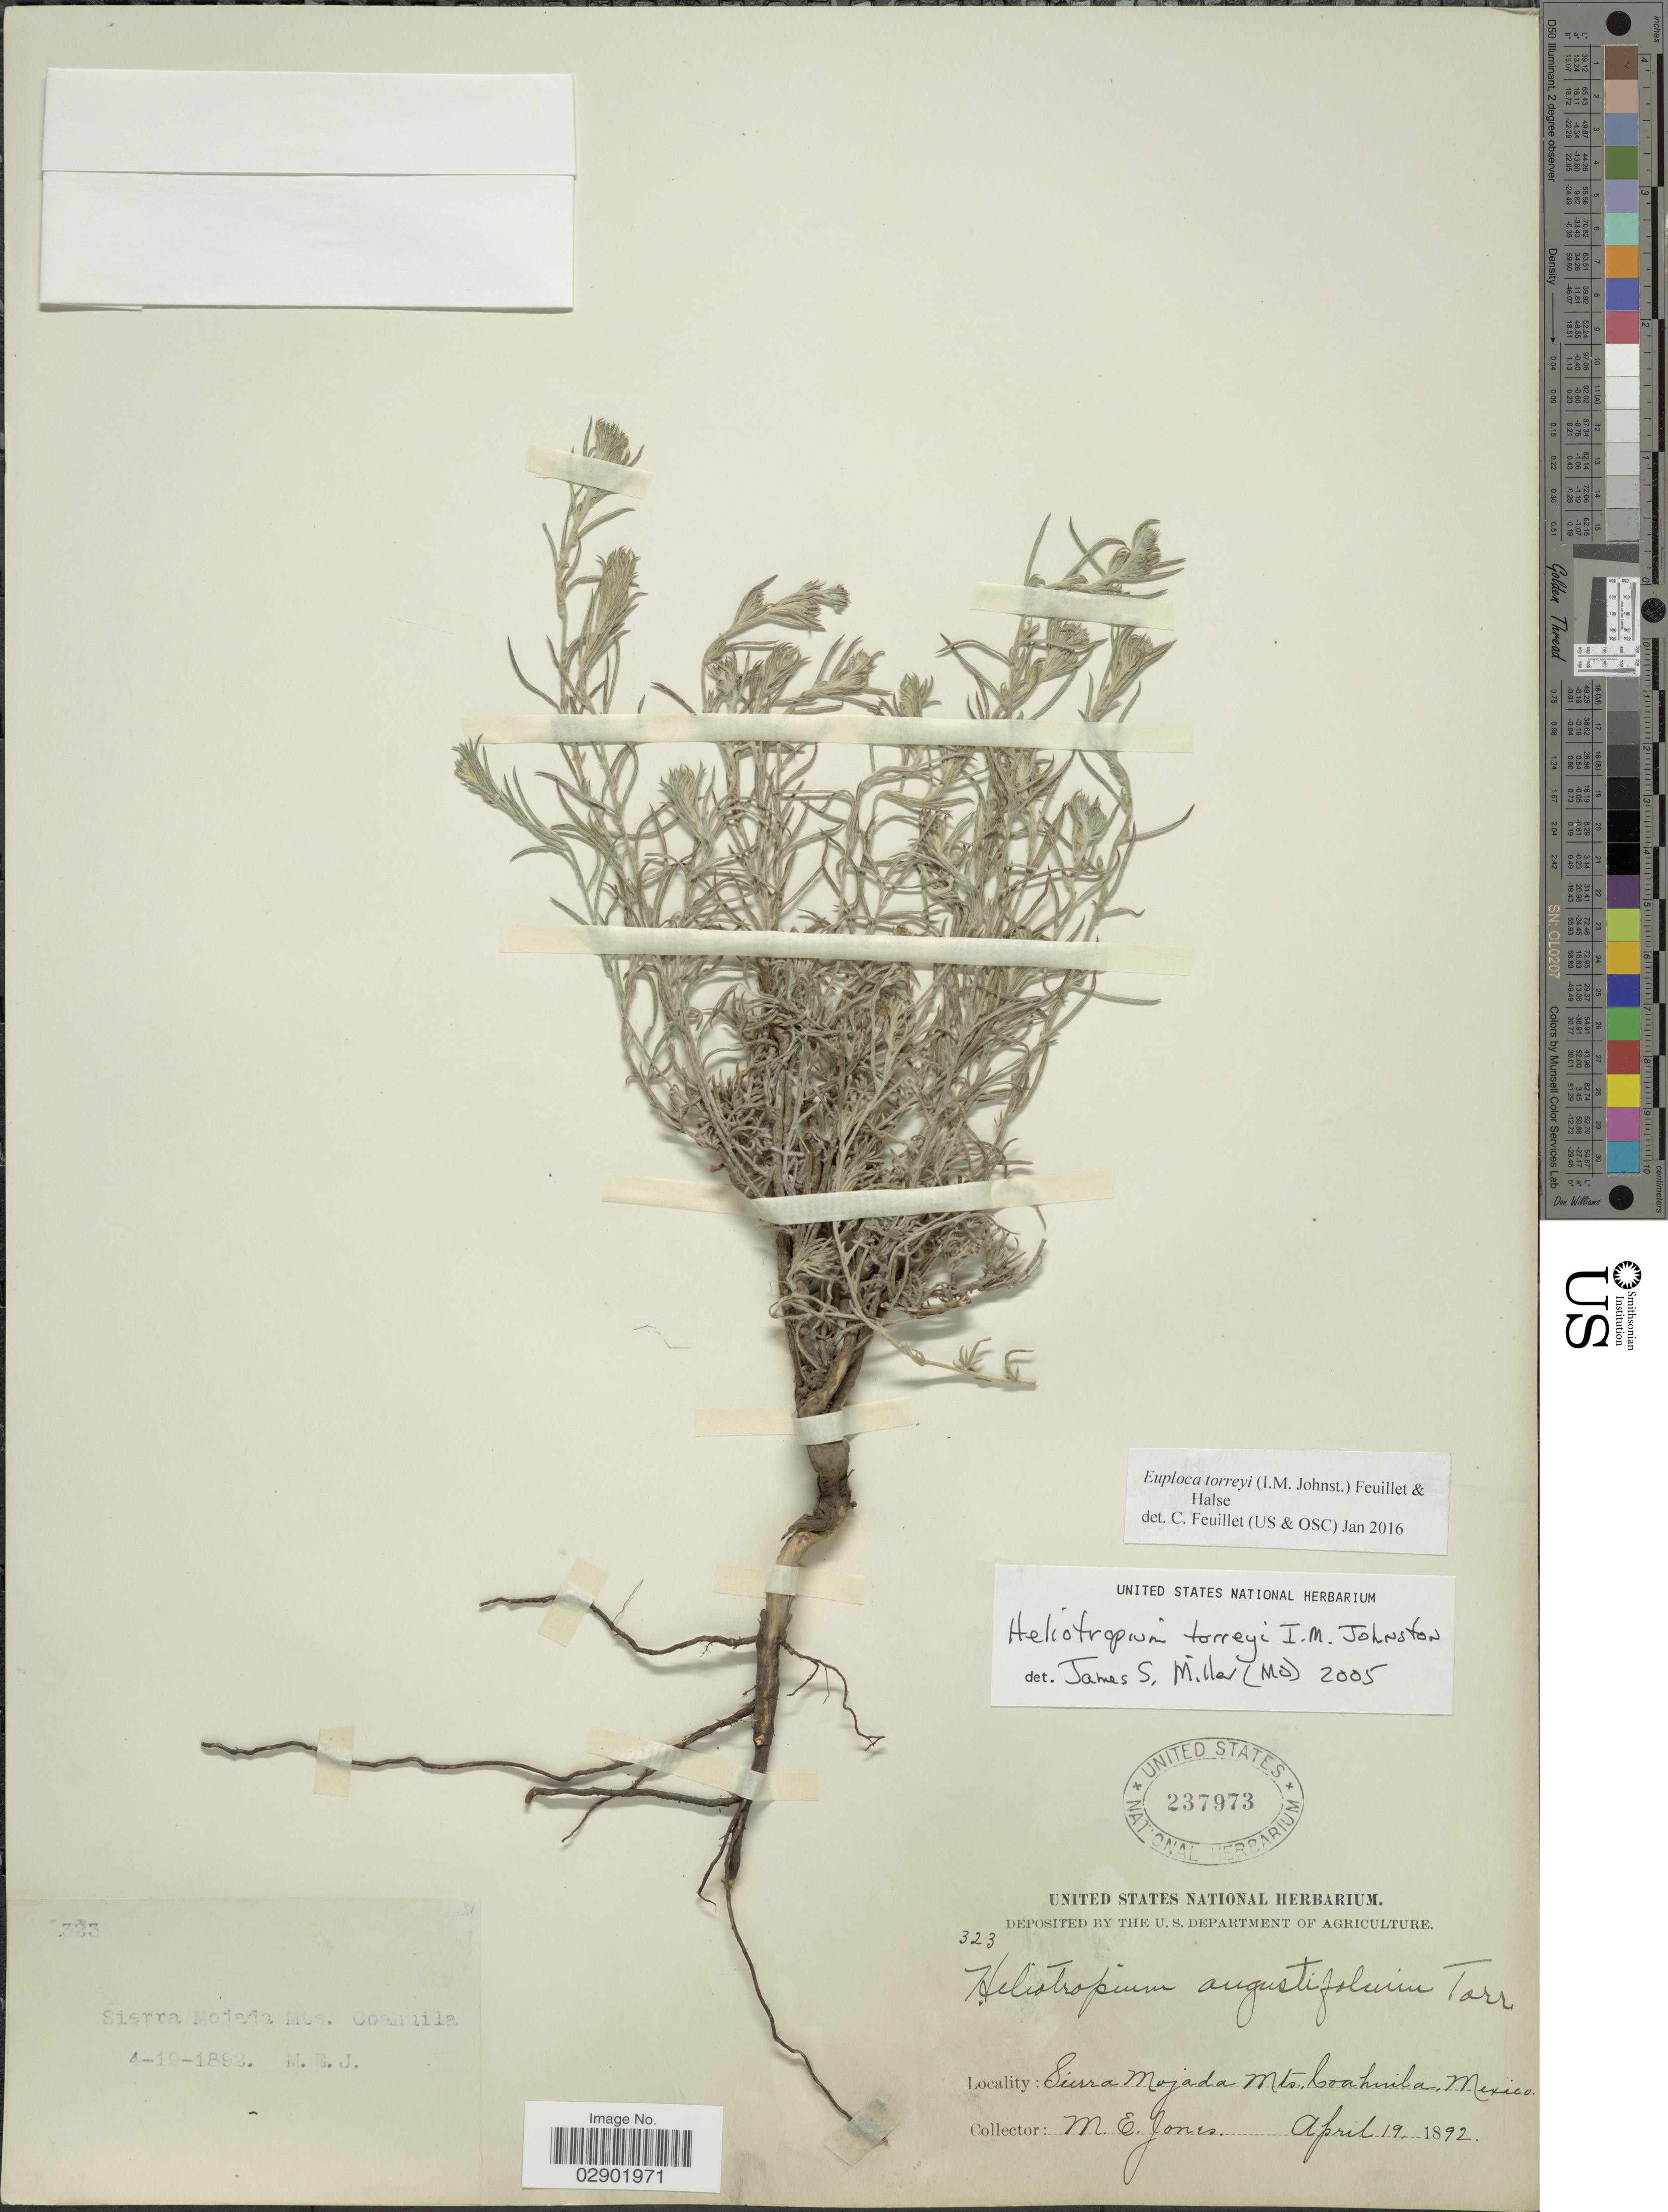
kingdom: Plantae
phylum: Tracheophyta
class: Magnoliopsida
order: Boraginales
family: Heliotropiaceae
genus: Euploca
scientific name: Euploca torreyi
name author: (I.M. Johnst.) Feuillet & Halse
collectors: M. E. Jones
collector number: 323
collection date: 1892-04-19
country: Mexico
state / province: Coahuila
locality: Sierra Mojada Mts.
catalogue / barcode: US 237973